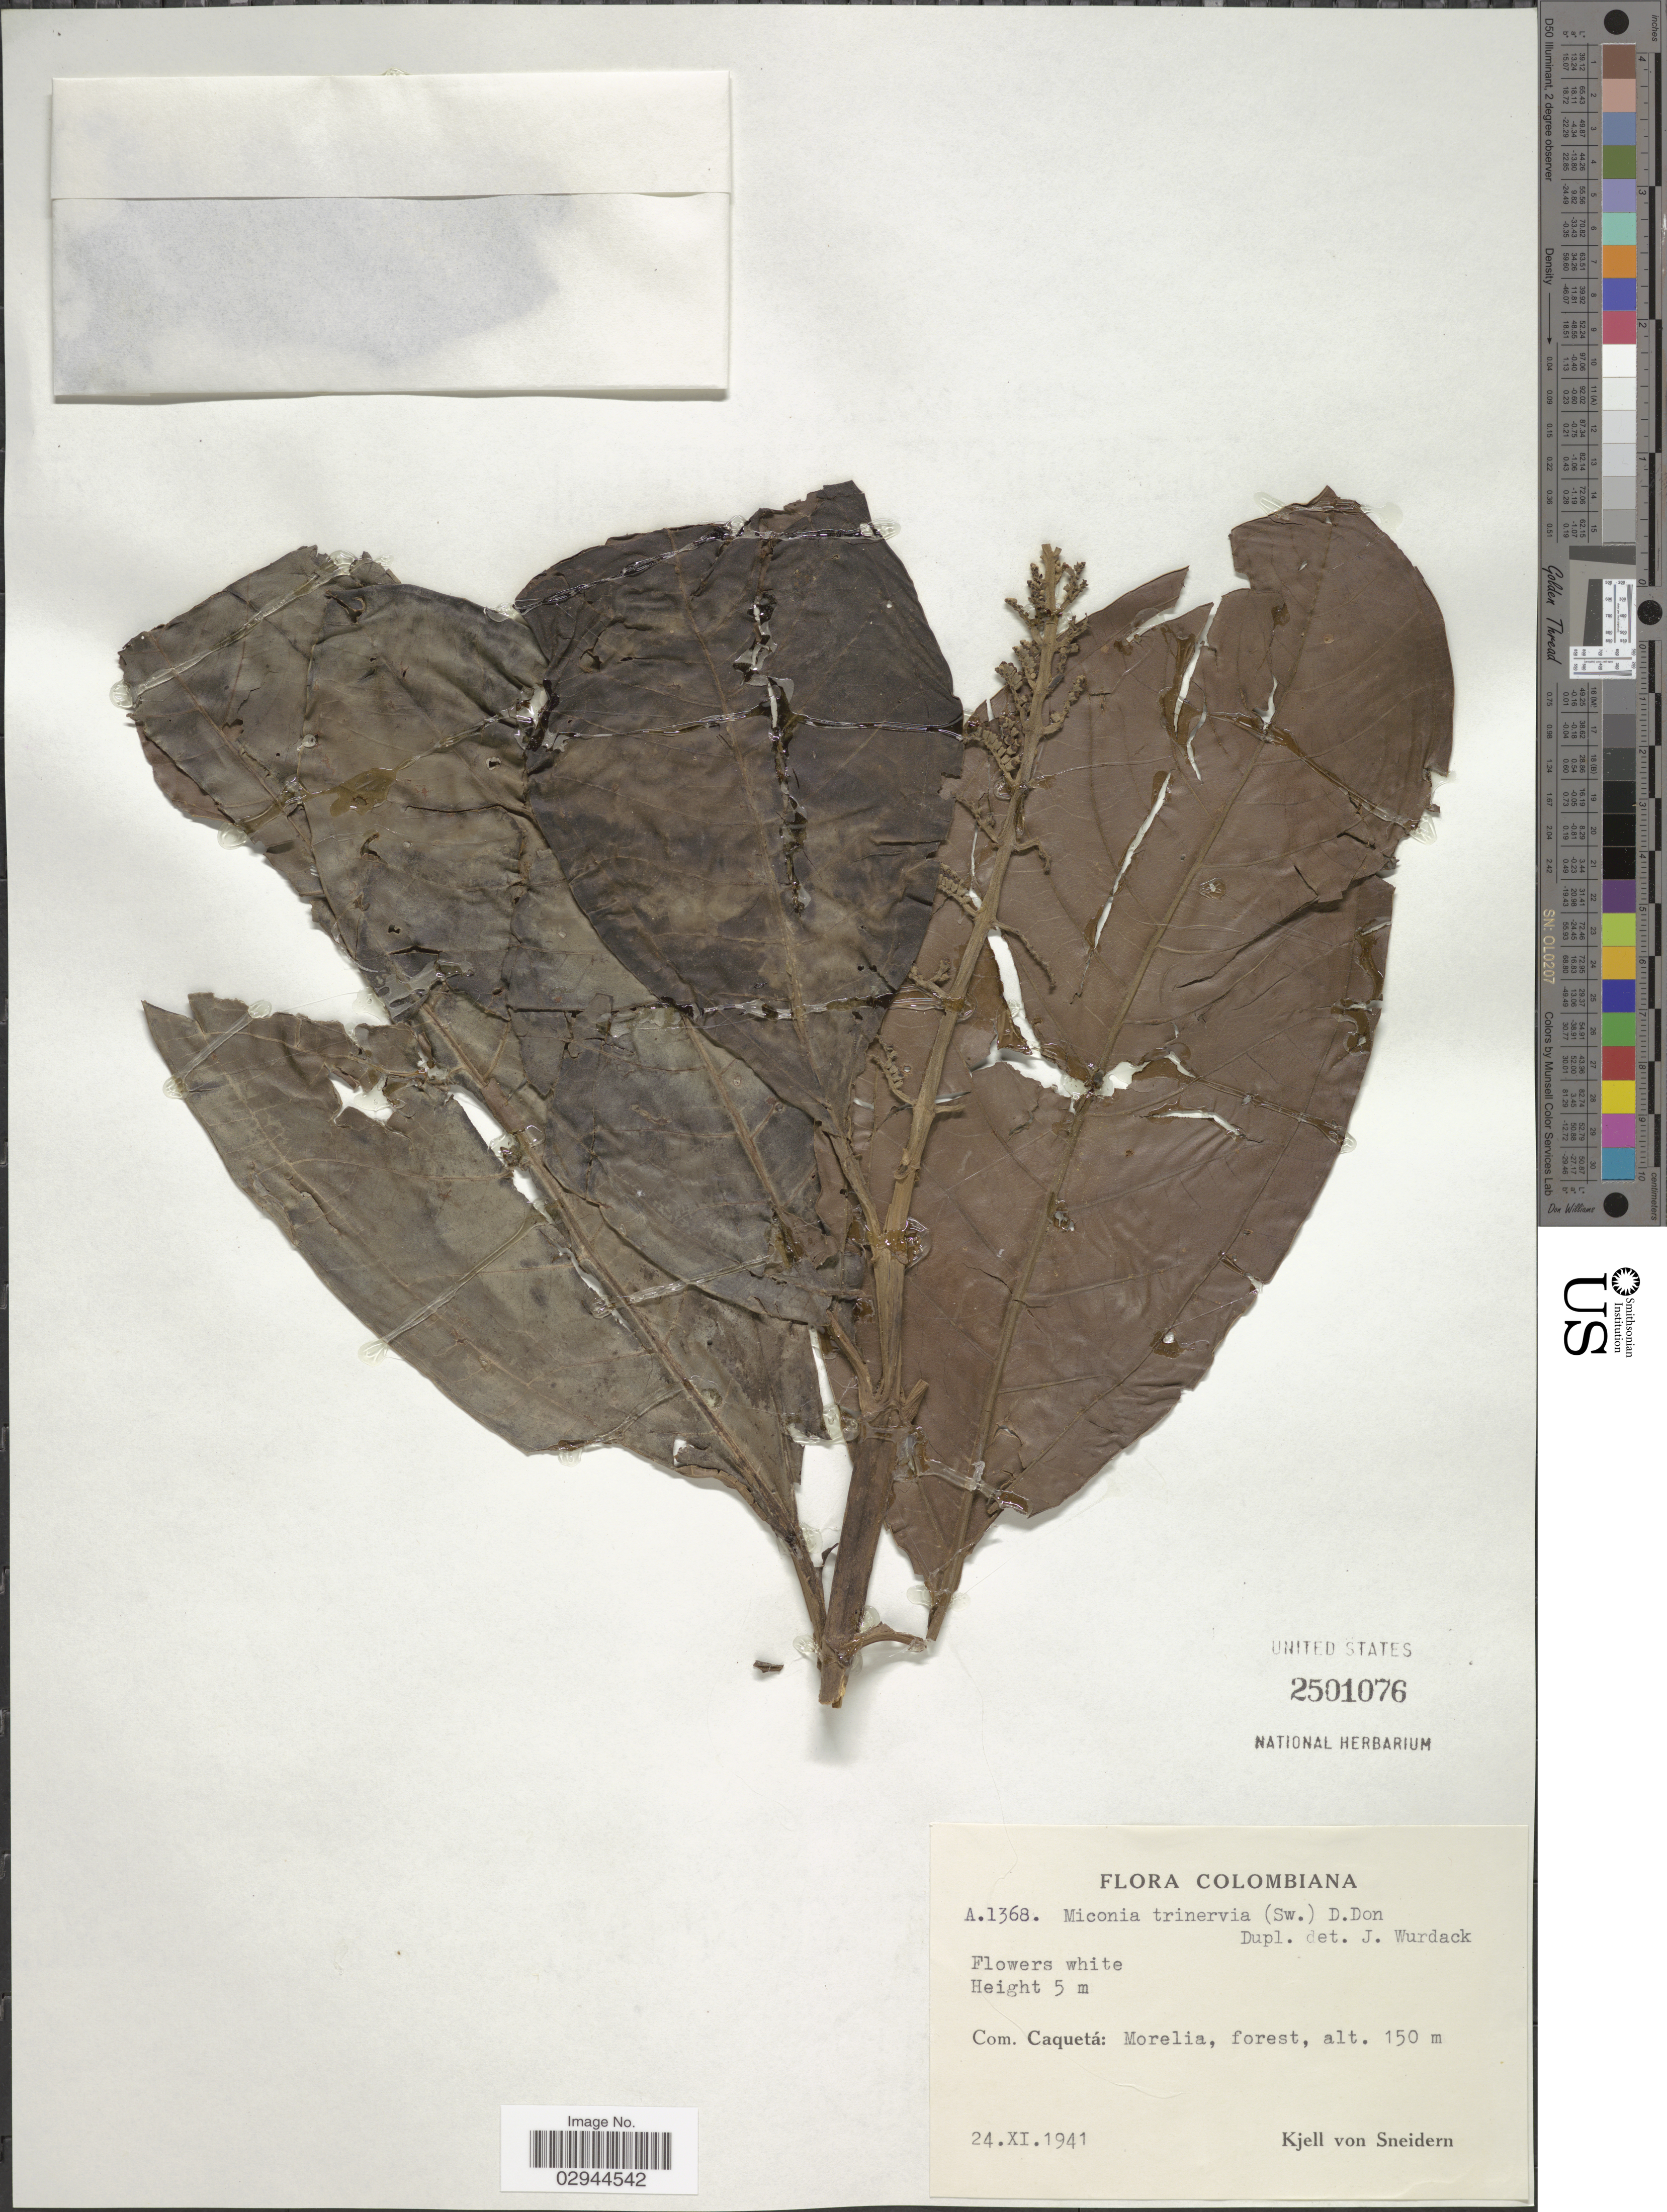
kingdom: Plantae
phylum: Tracheophyta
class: Magnoliopsida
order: Myrtales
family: Melastomataceae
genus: Miconia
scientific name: Miconia trinervia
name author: (Sw.) D. Don ex Loudon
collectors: K. von Sneidern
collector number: A1368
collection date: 1941-11-24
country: Colombia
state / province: Caquetá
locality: Com. Caquetá, Morelia.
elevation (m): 150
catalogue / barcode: US 2501076